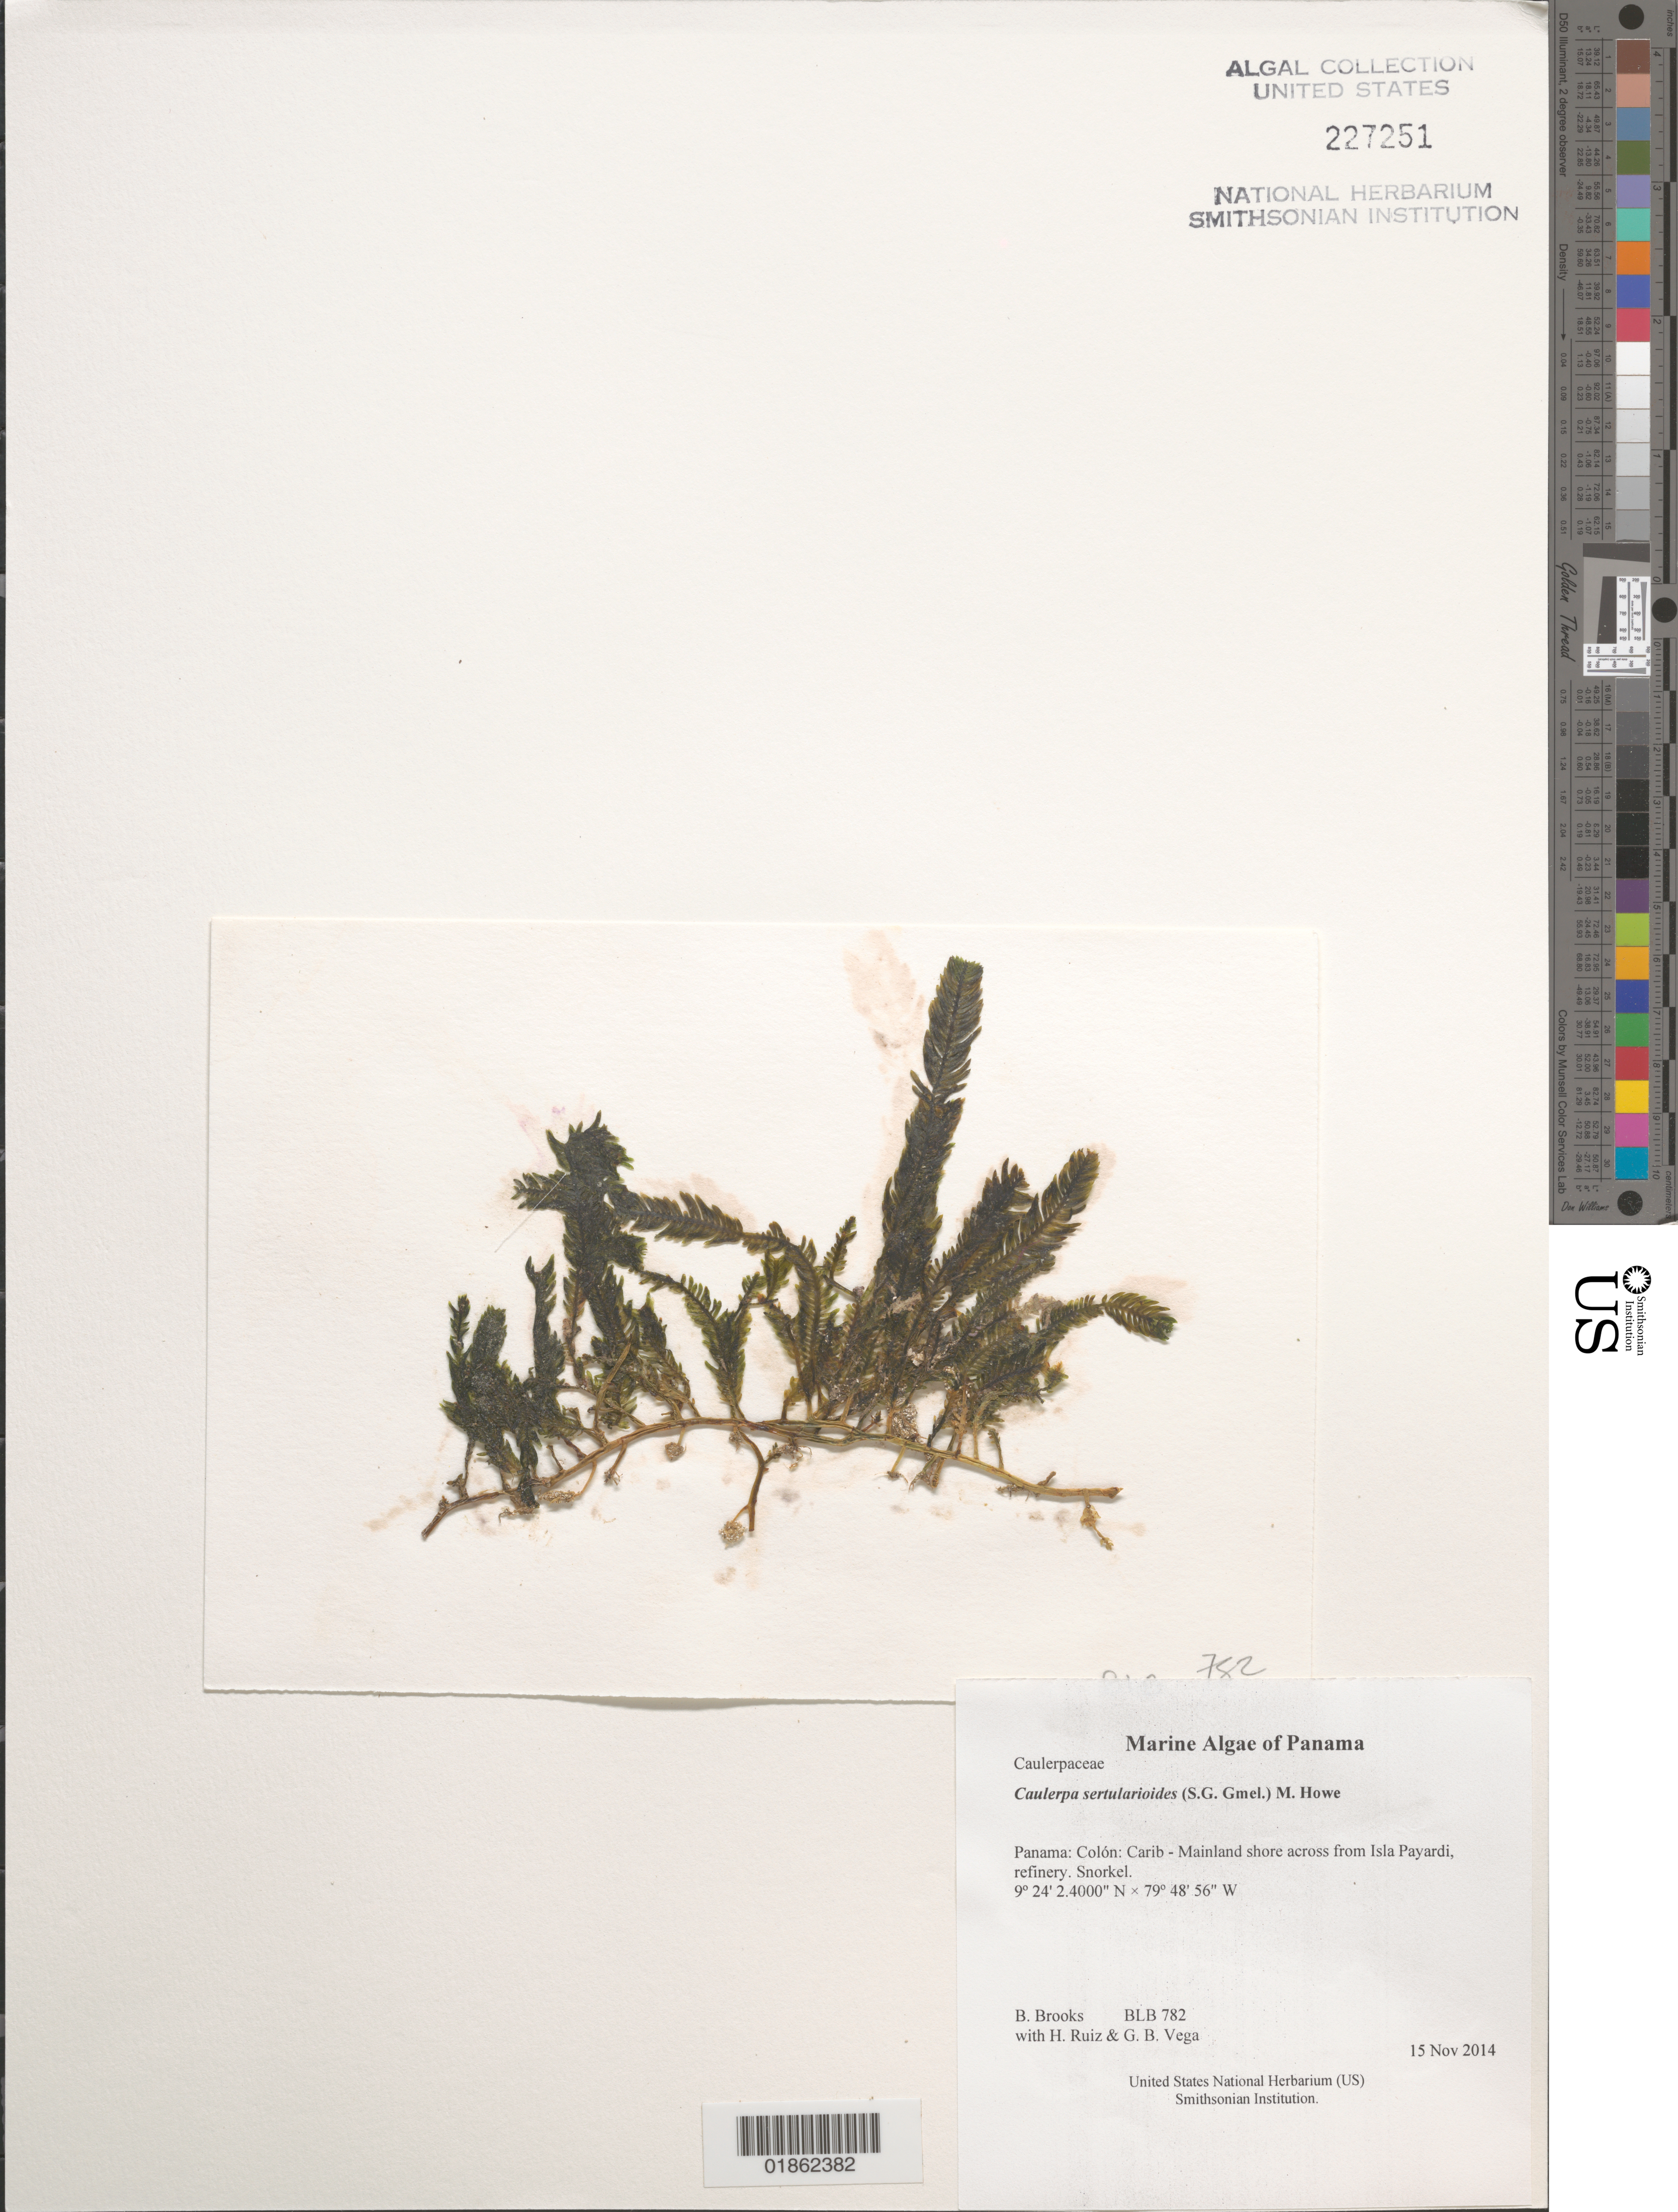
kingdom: Plantae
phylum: Chlorophyta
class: Ulvophyceae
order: Bryopsidales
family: Caulerpaceae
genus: Caulerpa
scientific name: Caulerpa sertularioides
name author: (S.G. Gmel.) M. Howe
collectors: B. Brooks, H. Ruiz & G. B. Vega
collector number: BLB 782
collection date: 2014-11-15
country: Panama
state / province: Colón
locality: Carib - Mainland shore across from Isla Payardi, refinery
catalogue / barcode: US 227251